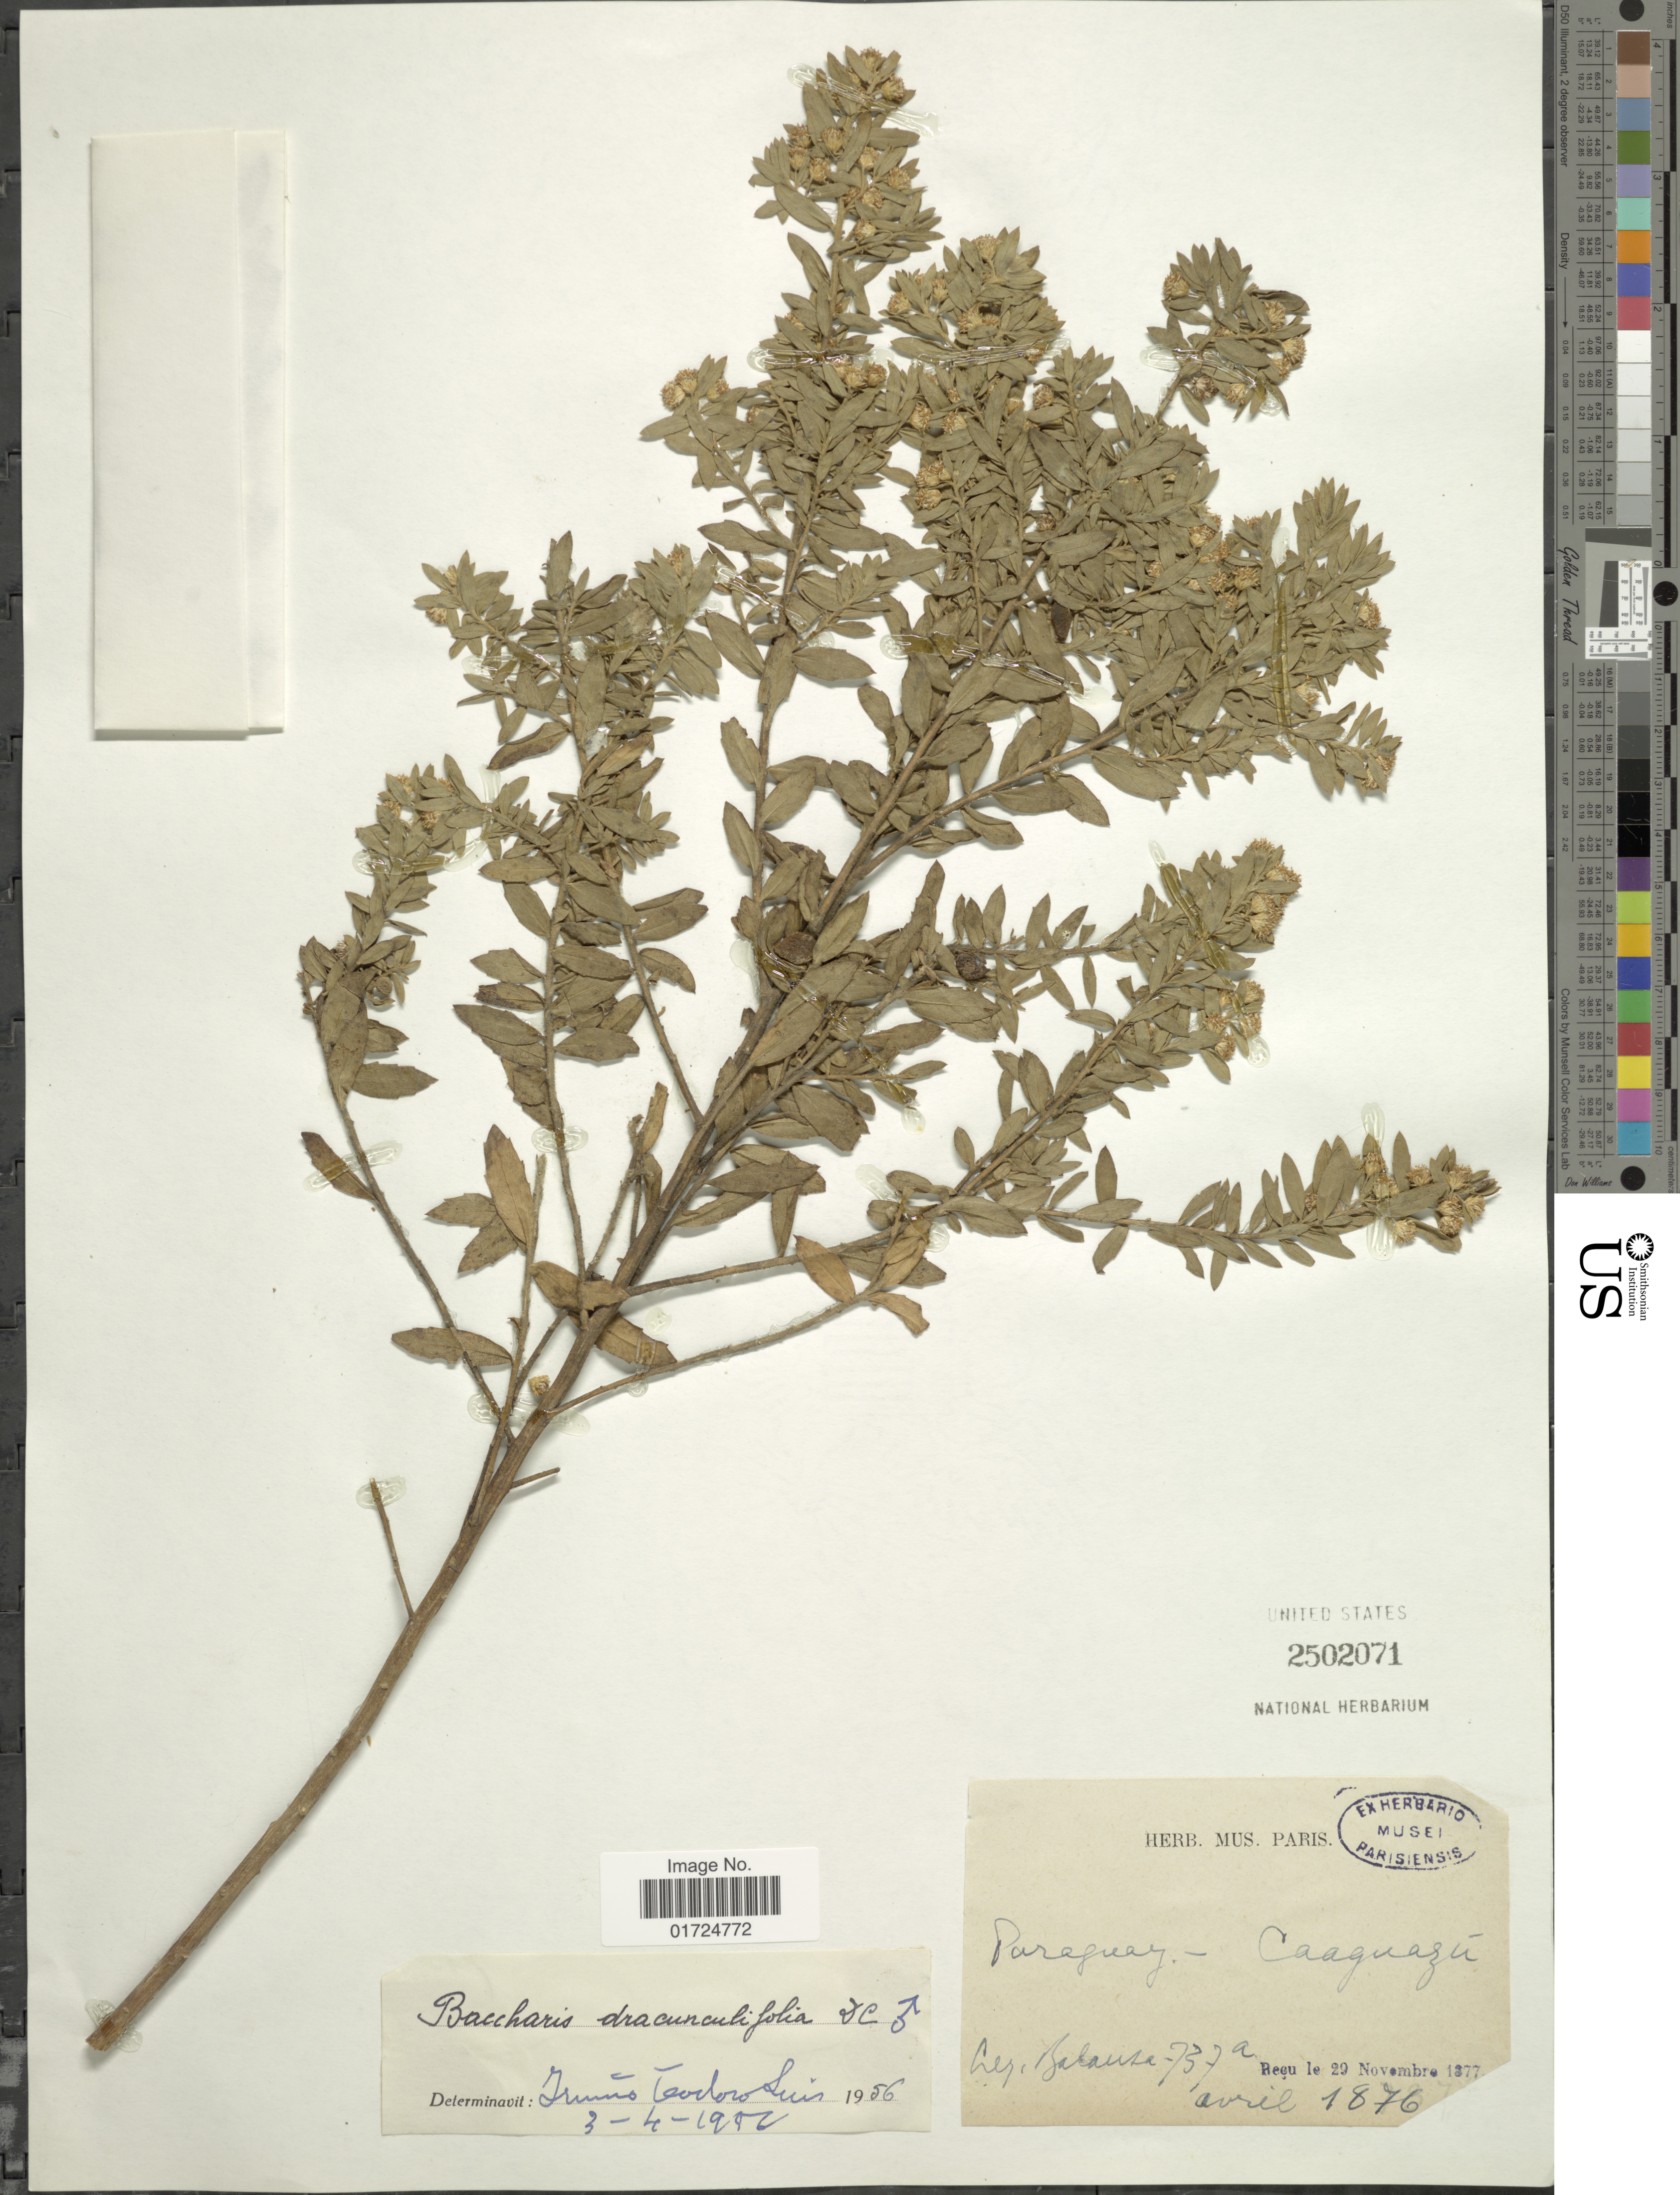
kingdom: Plantae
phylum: Tracheophyta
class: Magnoliopsida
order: Asterales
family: Asteraceae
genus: Baccharis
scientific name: Baccharis dracunculifolia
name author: DC.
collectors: -. Balansa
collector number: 737a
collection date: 1876-04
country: Paraguay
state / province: Caaguazu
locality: Paraguay - Caaguazú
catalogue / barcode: US 2502071